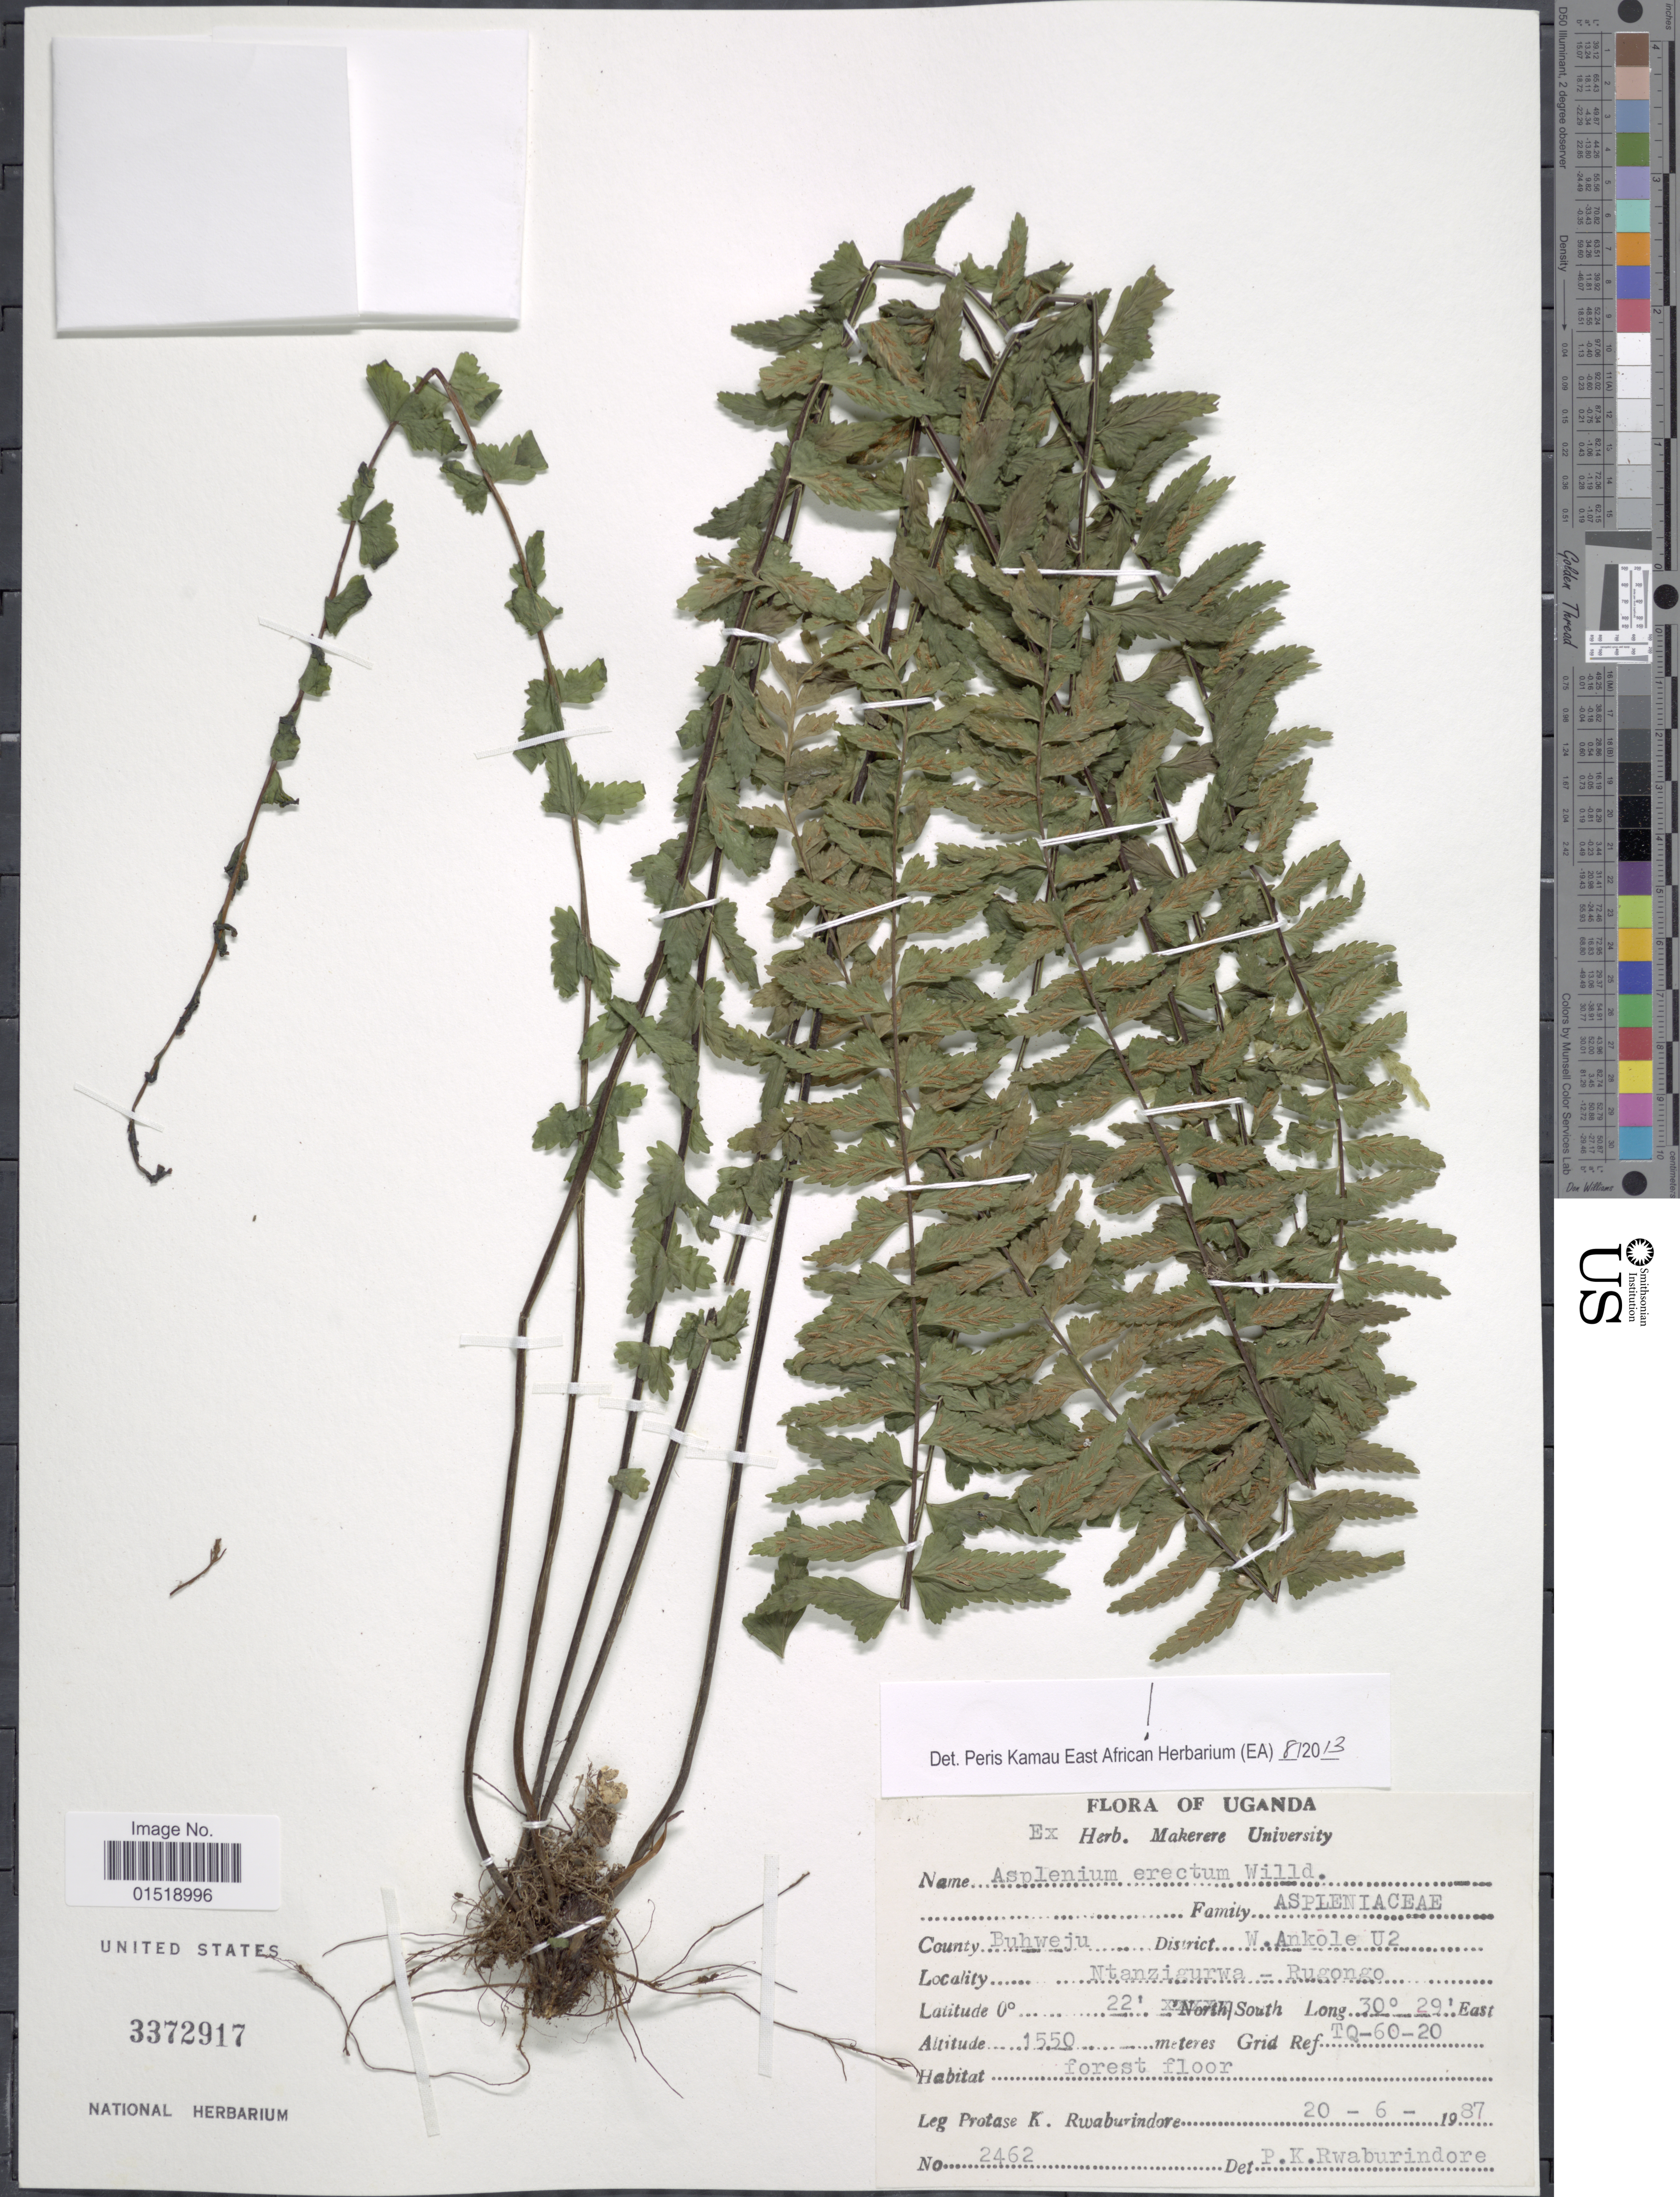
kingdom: Plantae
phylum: Tracheophyta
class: Polypodiopsida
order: Polypodiales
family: Aspleniaceae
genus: Asplenium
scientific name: Asplenium erectum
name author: Bory ex Willd.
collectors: P. Rwaburindore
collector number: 2462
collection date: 1987-06-20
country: Uganda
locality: County Buhweju. District W. Ankole U2. Ntanzigurwa - Rugongo.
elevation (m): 1550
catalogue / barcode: US 3372917